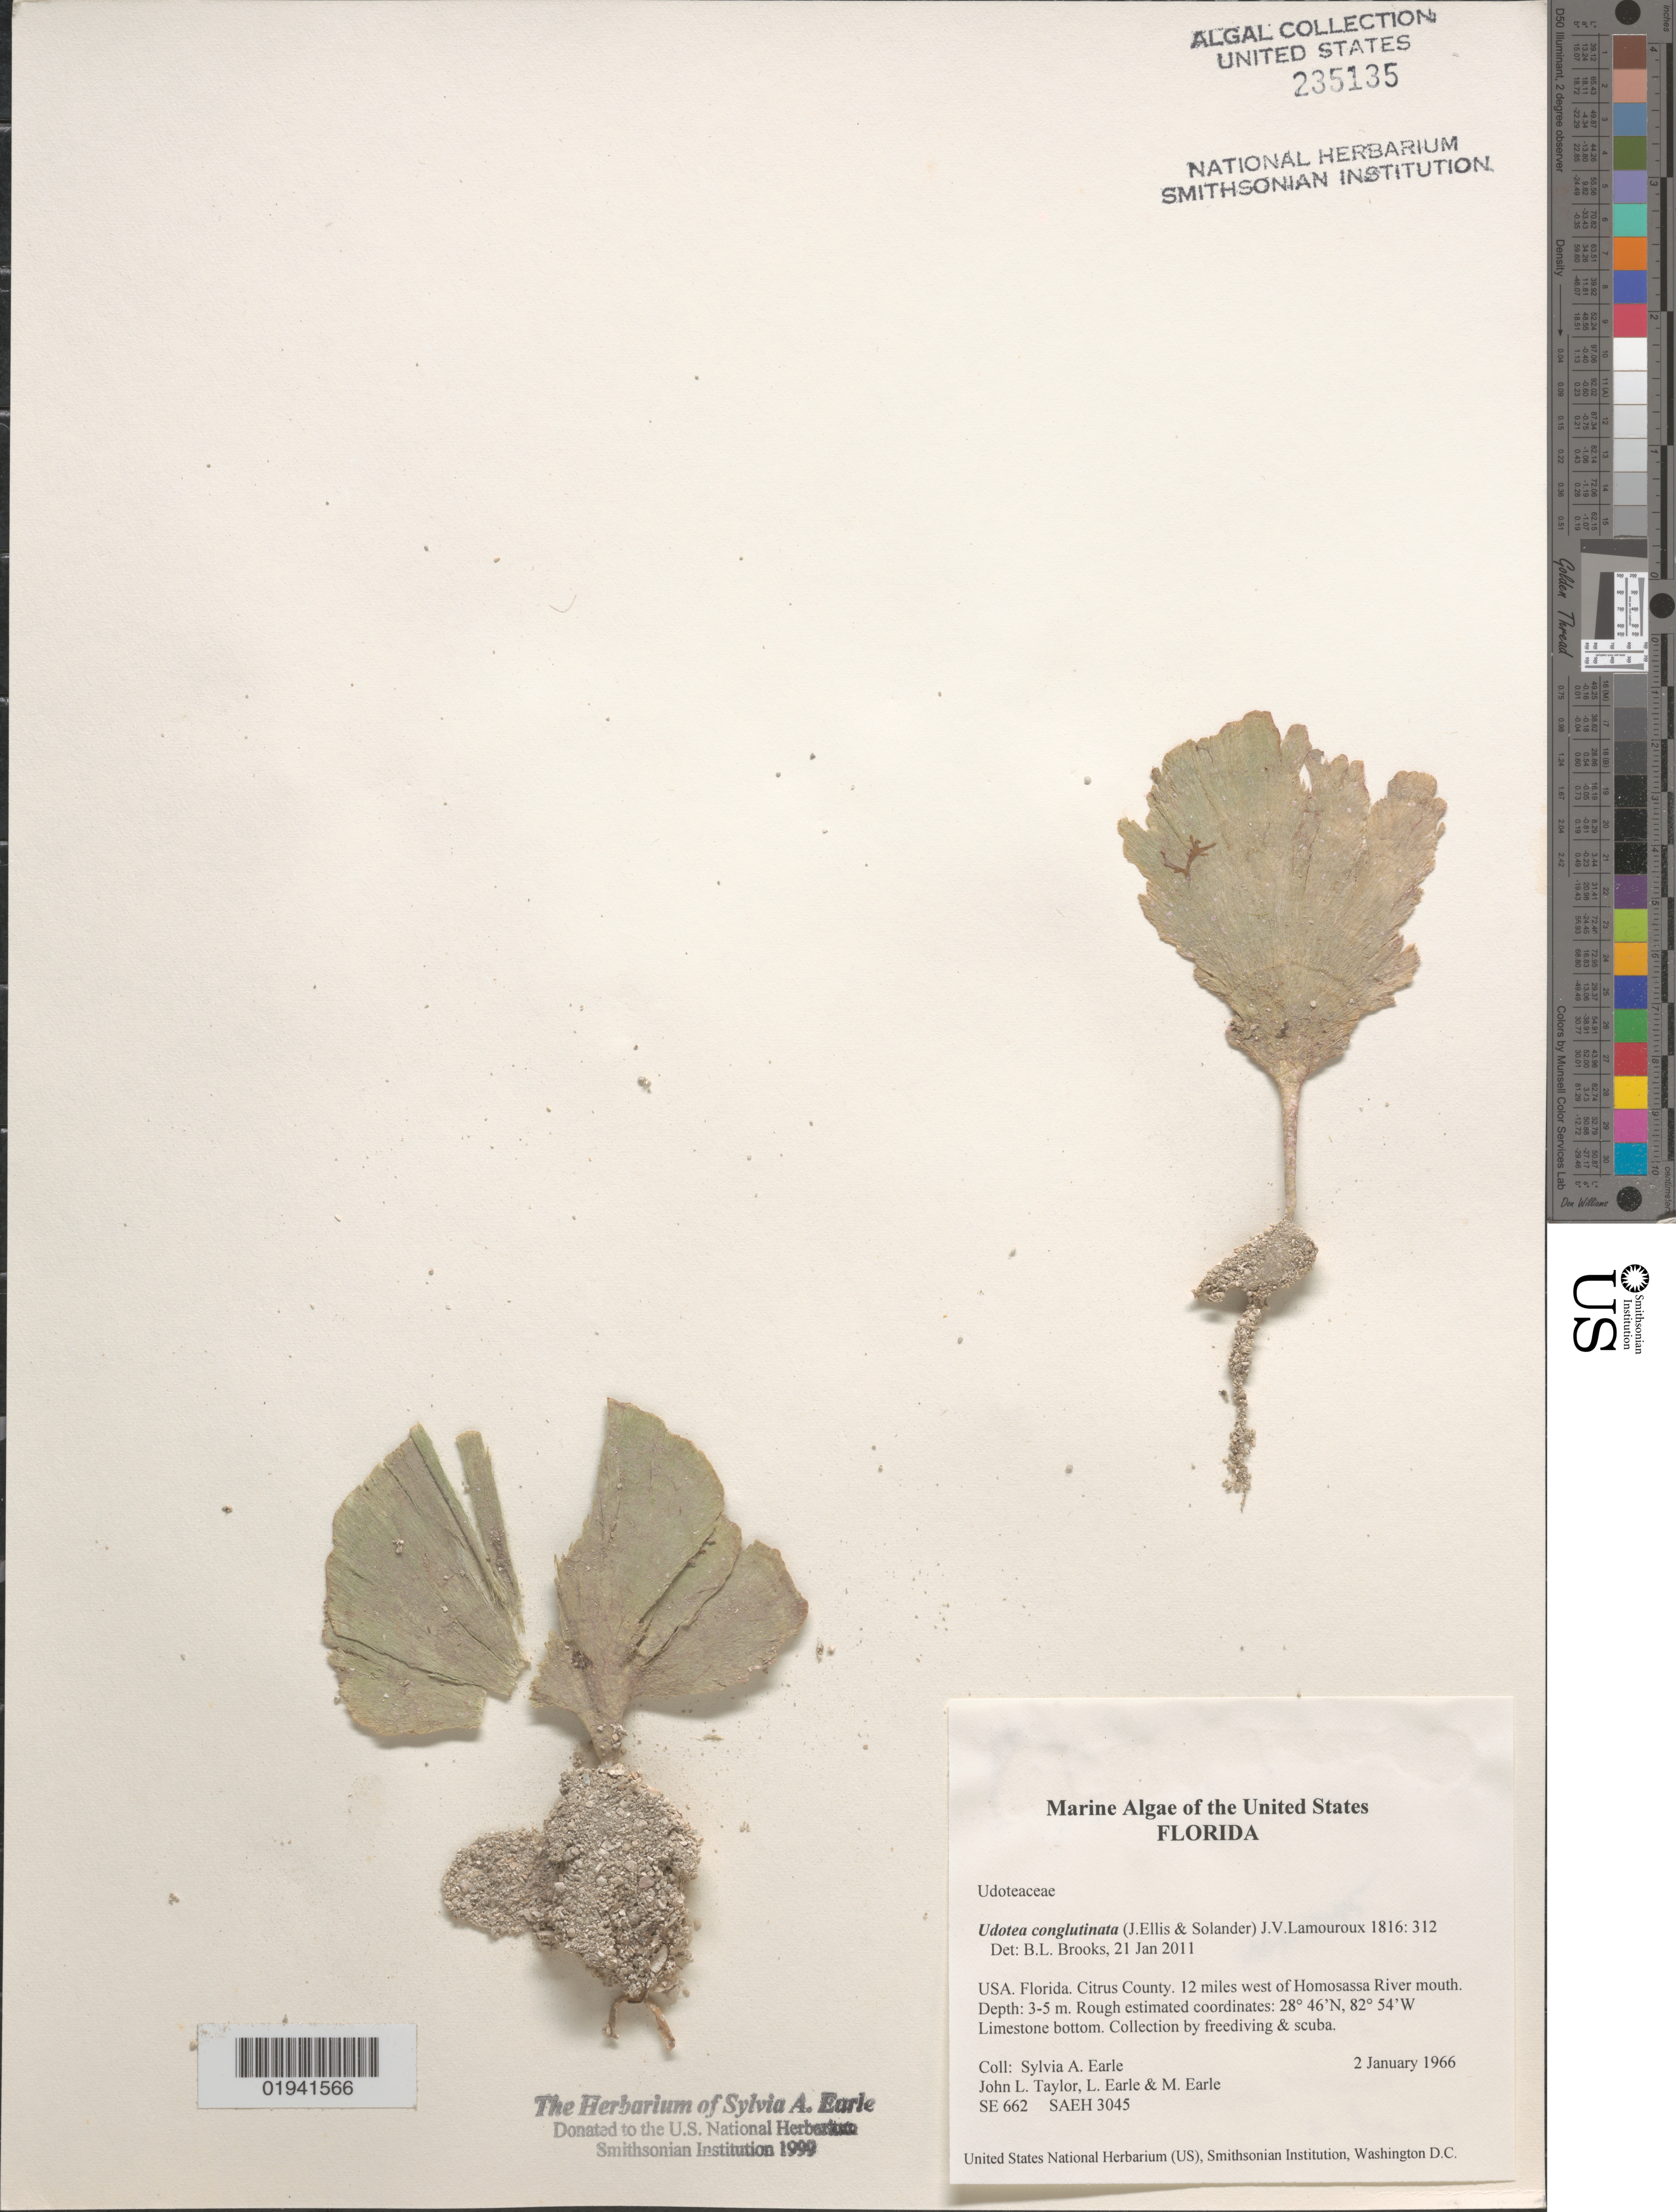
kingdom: Plantae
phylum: Chlorophyta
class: Ulvophyceae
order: Bryopsidales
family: Udoteaceae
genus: Udotea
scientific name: Udotea conglutinata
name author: (Ellis & Sol.) J.V.Lamouroux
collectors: S. A. Earle, J. L. Taylor, L. Earle & M. Earle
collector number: SE662/SAEH3045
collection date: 1966-01-02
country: United States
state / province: Florida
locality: Citrus County. 12 miles west of Homosassa River mouth.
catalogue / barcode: US 235135